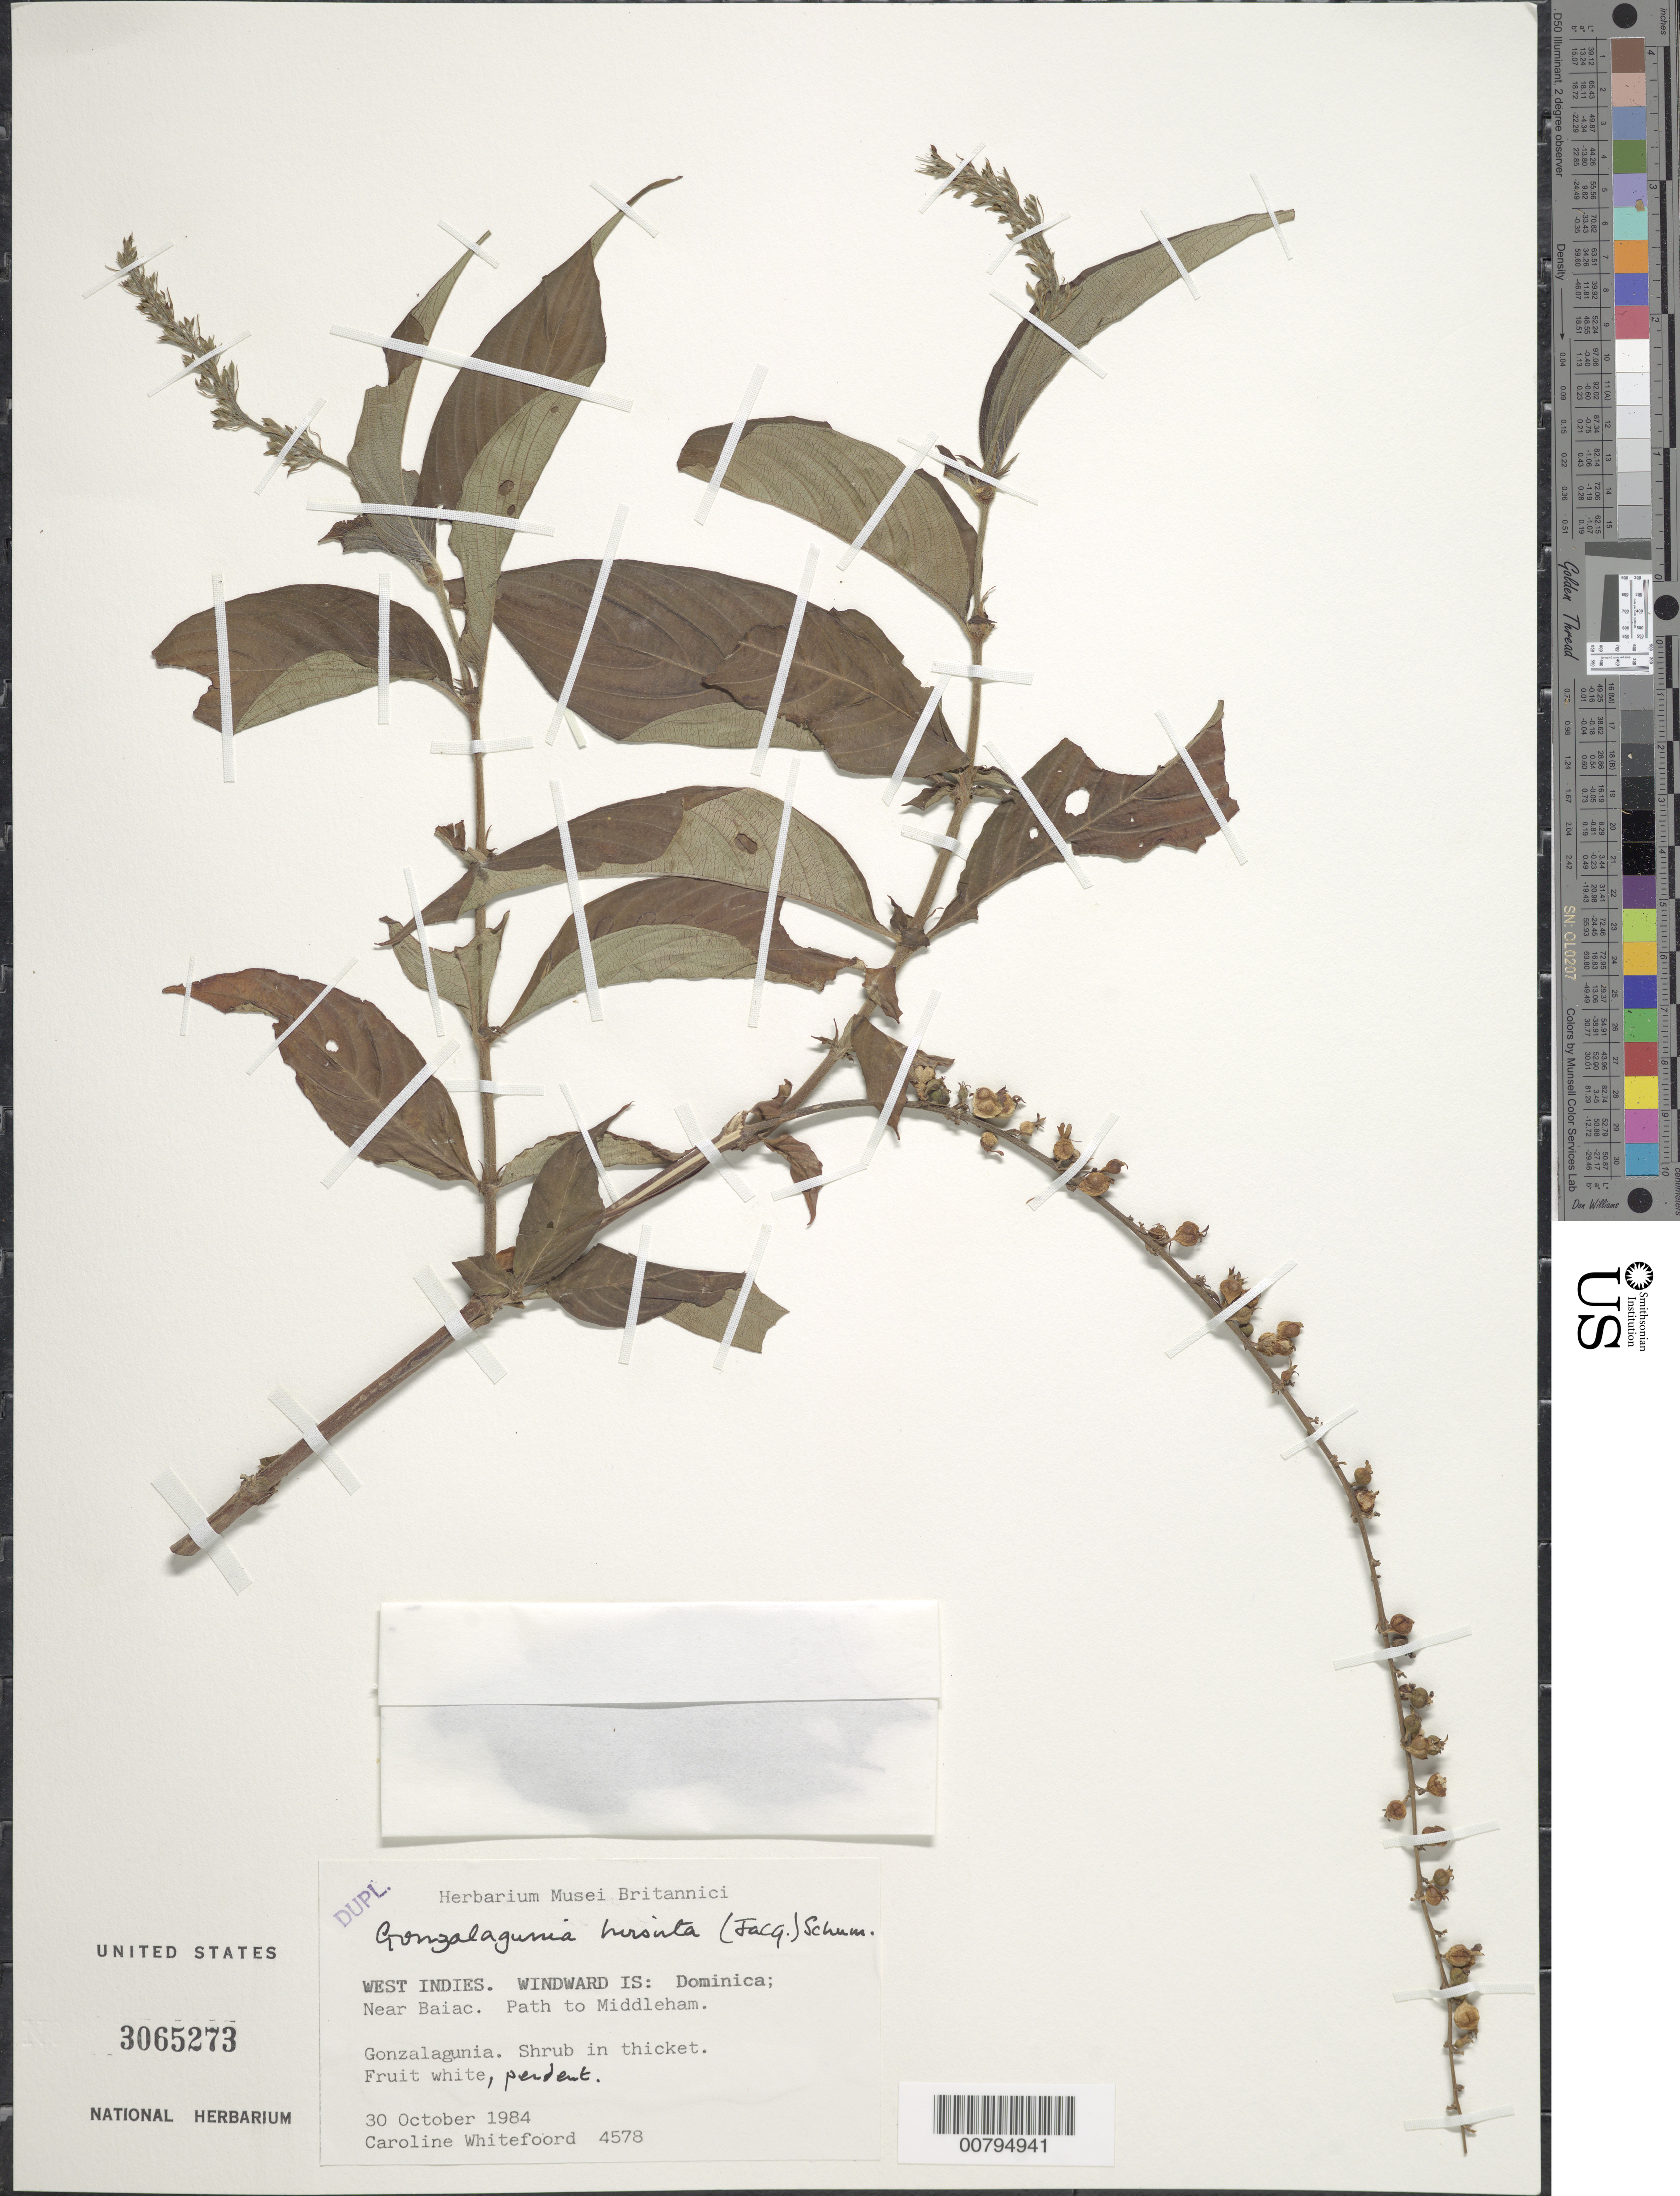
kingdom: Plantae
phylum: Tracheophyta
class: Magnoliopsida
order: Gentianales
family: Rubiaceae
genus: Gonzalagunia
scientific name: Gonzalagunia hirsuta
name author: Schum.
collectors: C. Whitefoord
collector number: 4578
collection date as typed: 30 Oct 1984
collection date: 1984-10-30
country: Dominica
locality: Near Baiac. Path to Middleham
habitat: In thicket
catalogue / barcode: US 3065273